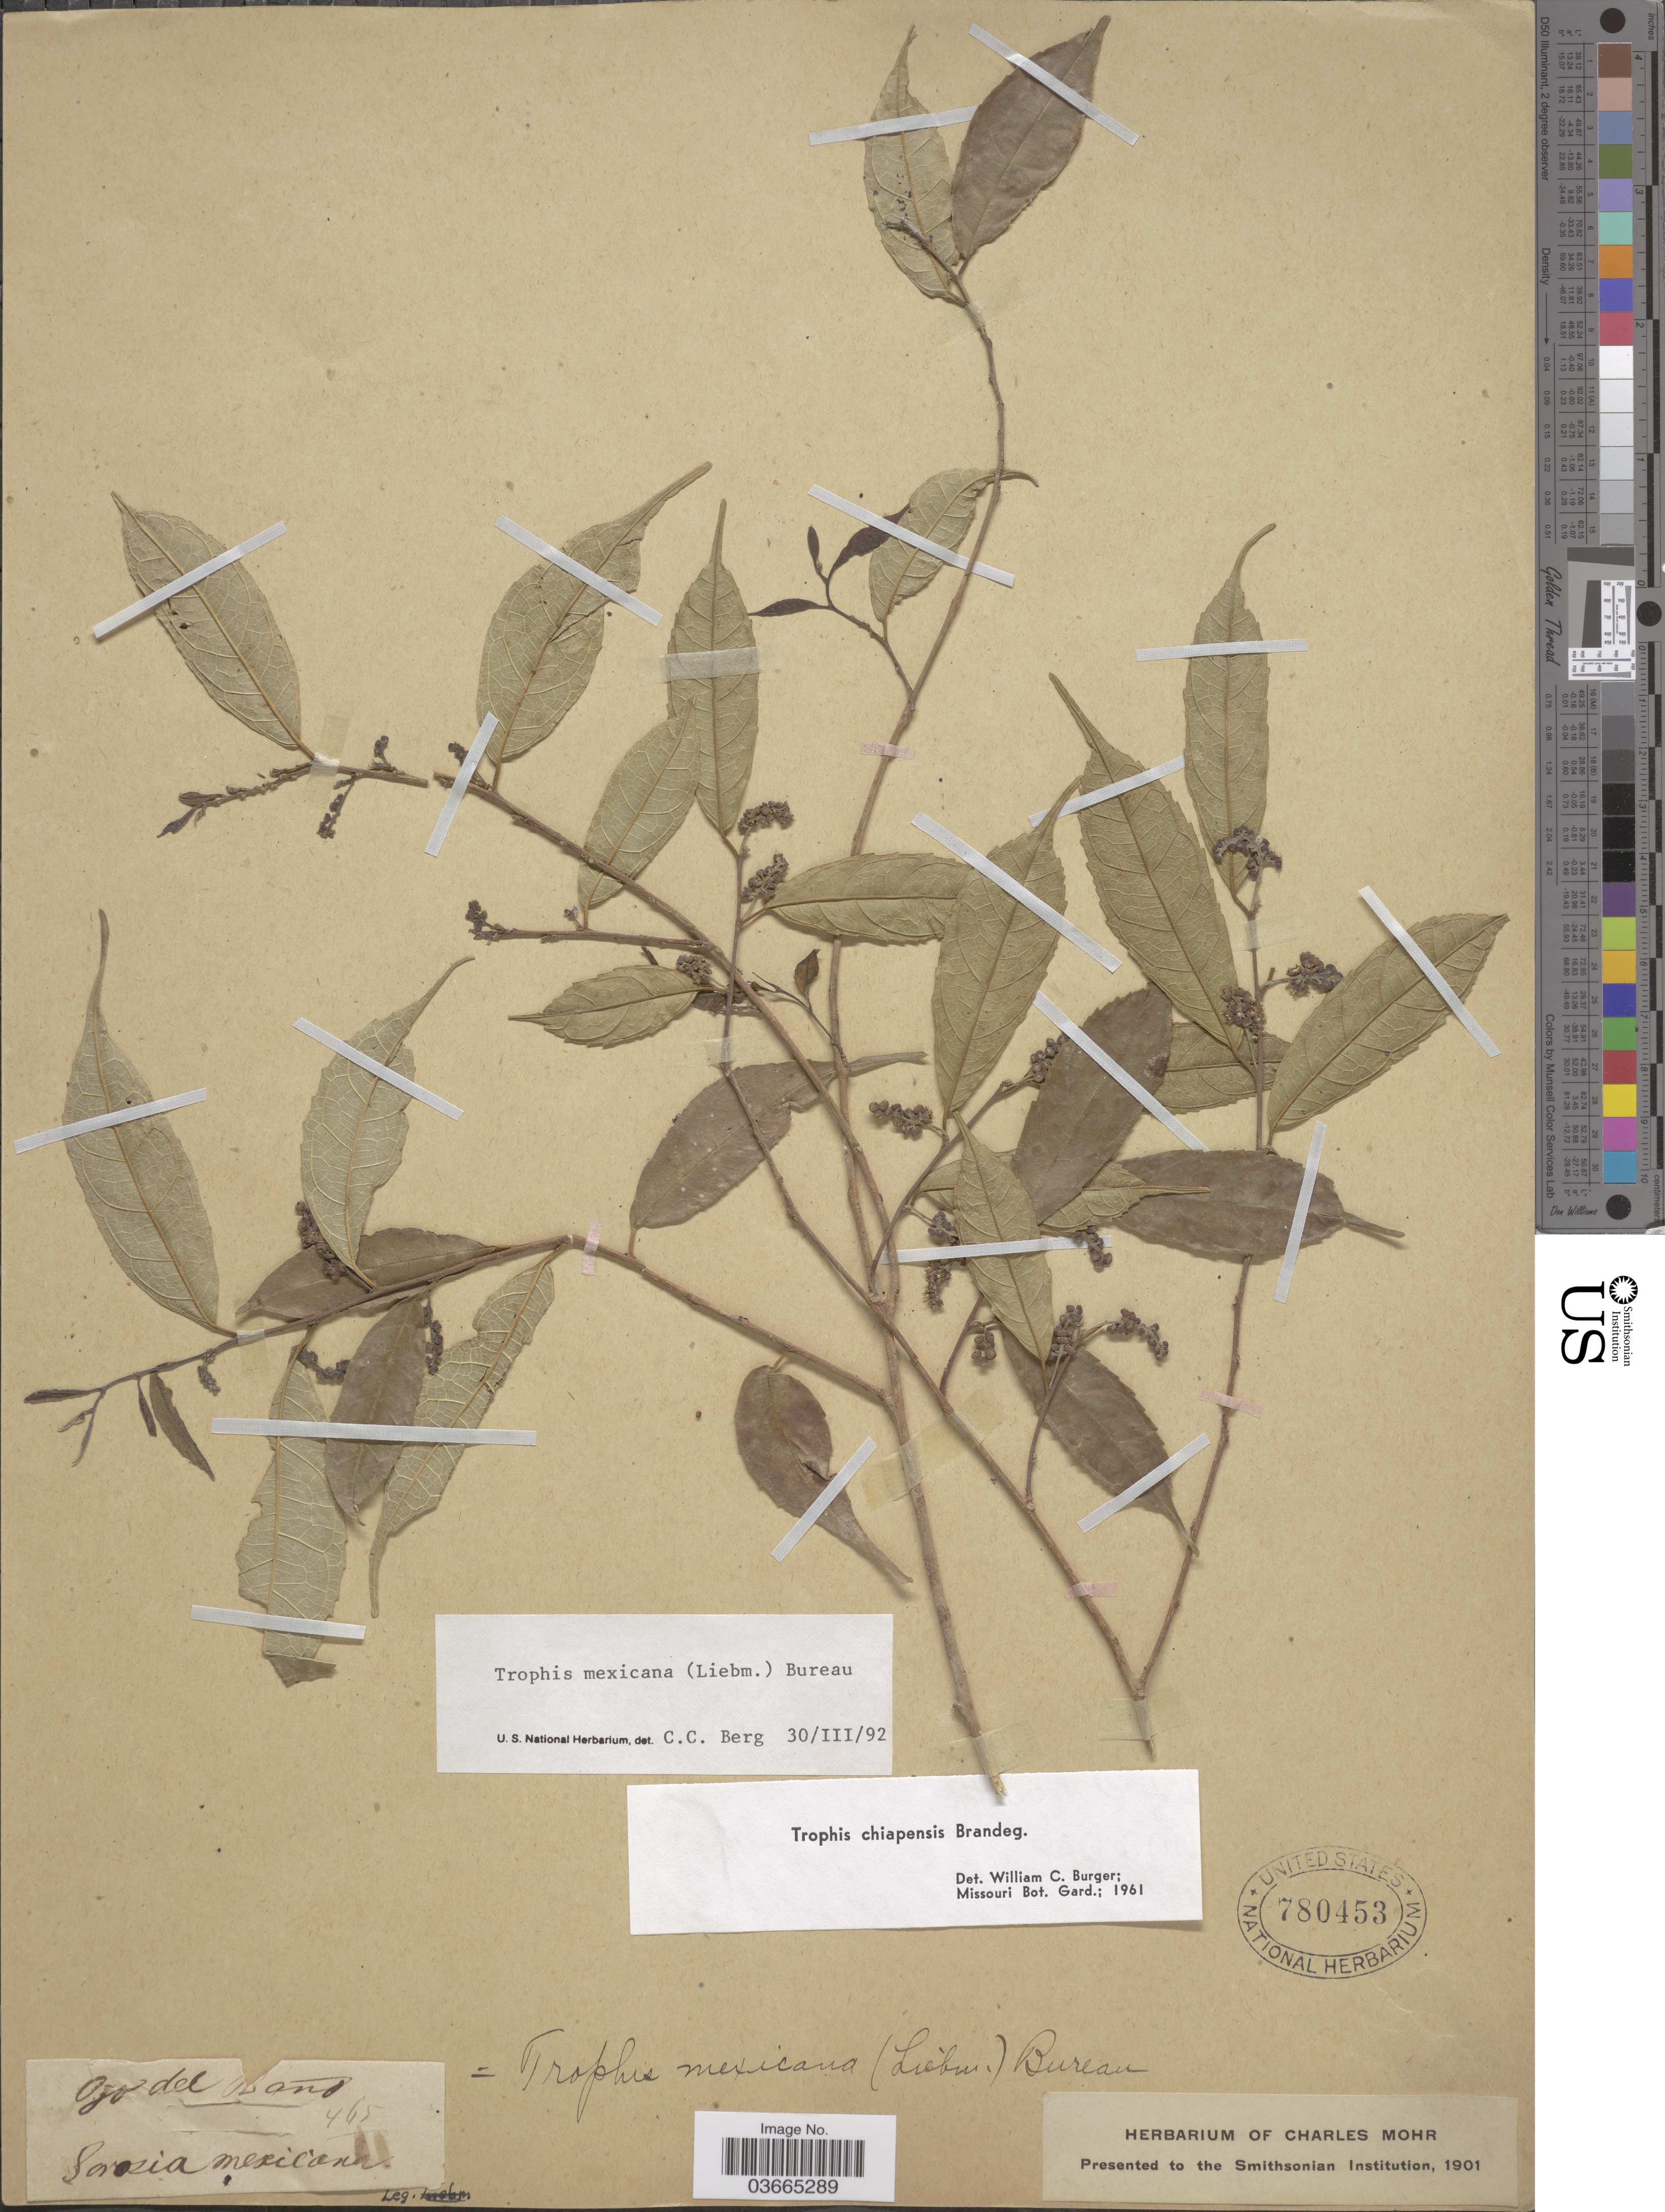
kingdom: Plantae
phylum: Tracheophyta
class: Magnoliopsida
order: Rosales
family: Moraceae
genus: Trophis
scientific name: Trophis mexicana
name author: (Liebm.) Bureau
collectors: ex herb. Charles Mohr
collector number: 465?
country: Mexico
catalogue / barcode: US 780453